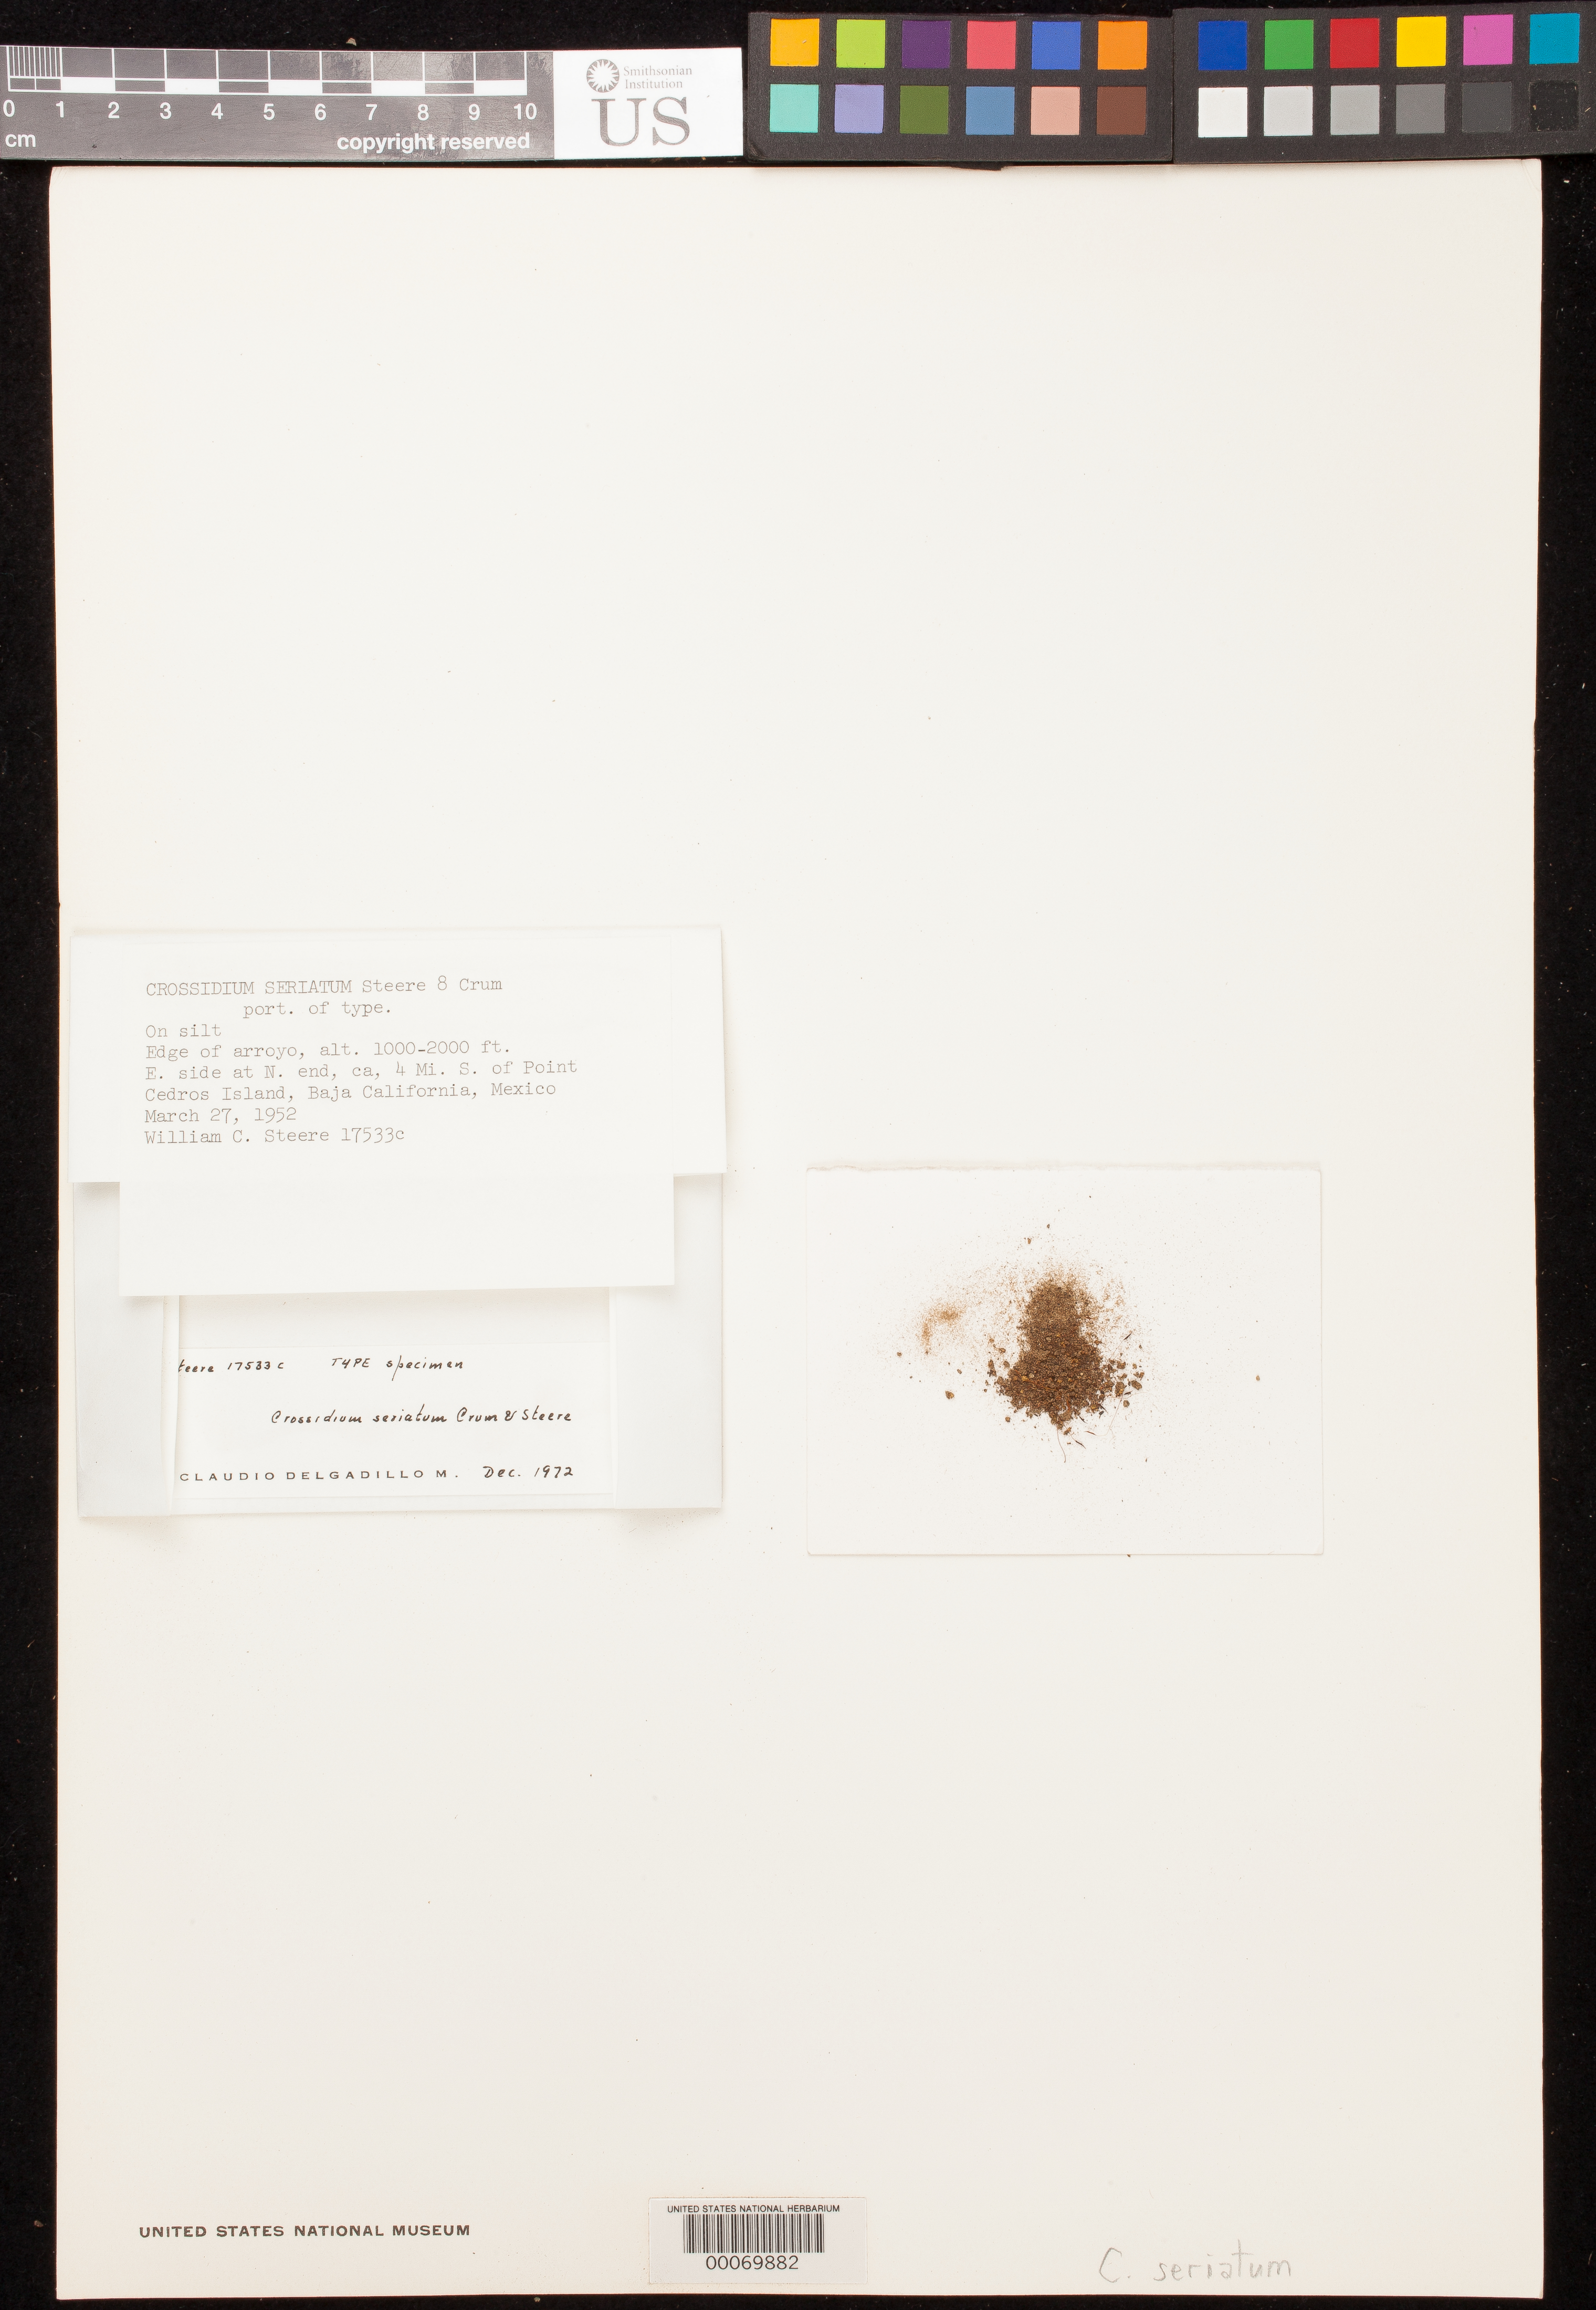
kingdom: Plantae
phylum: Bryophyta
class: Bryopsida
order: Pottiales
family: Pottiaceae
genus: Crossidium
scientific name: Crossidium seriatum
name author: Steere & Crum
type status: Isotype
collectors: W. C. Steere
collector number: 17533 c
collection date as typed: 27 Mar 1952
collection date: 1952-03-27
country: Mexico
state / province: Baja California Norte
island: Cedros Island